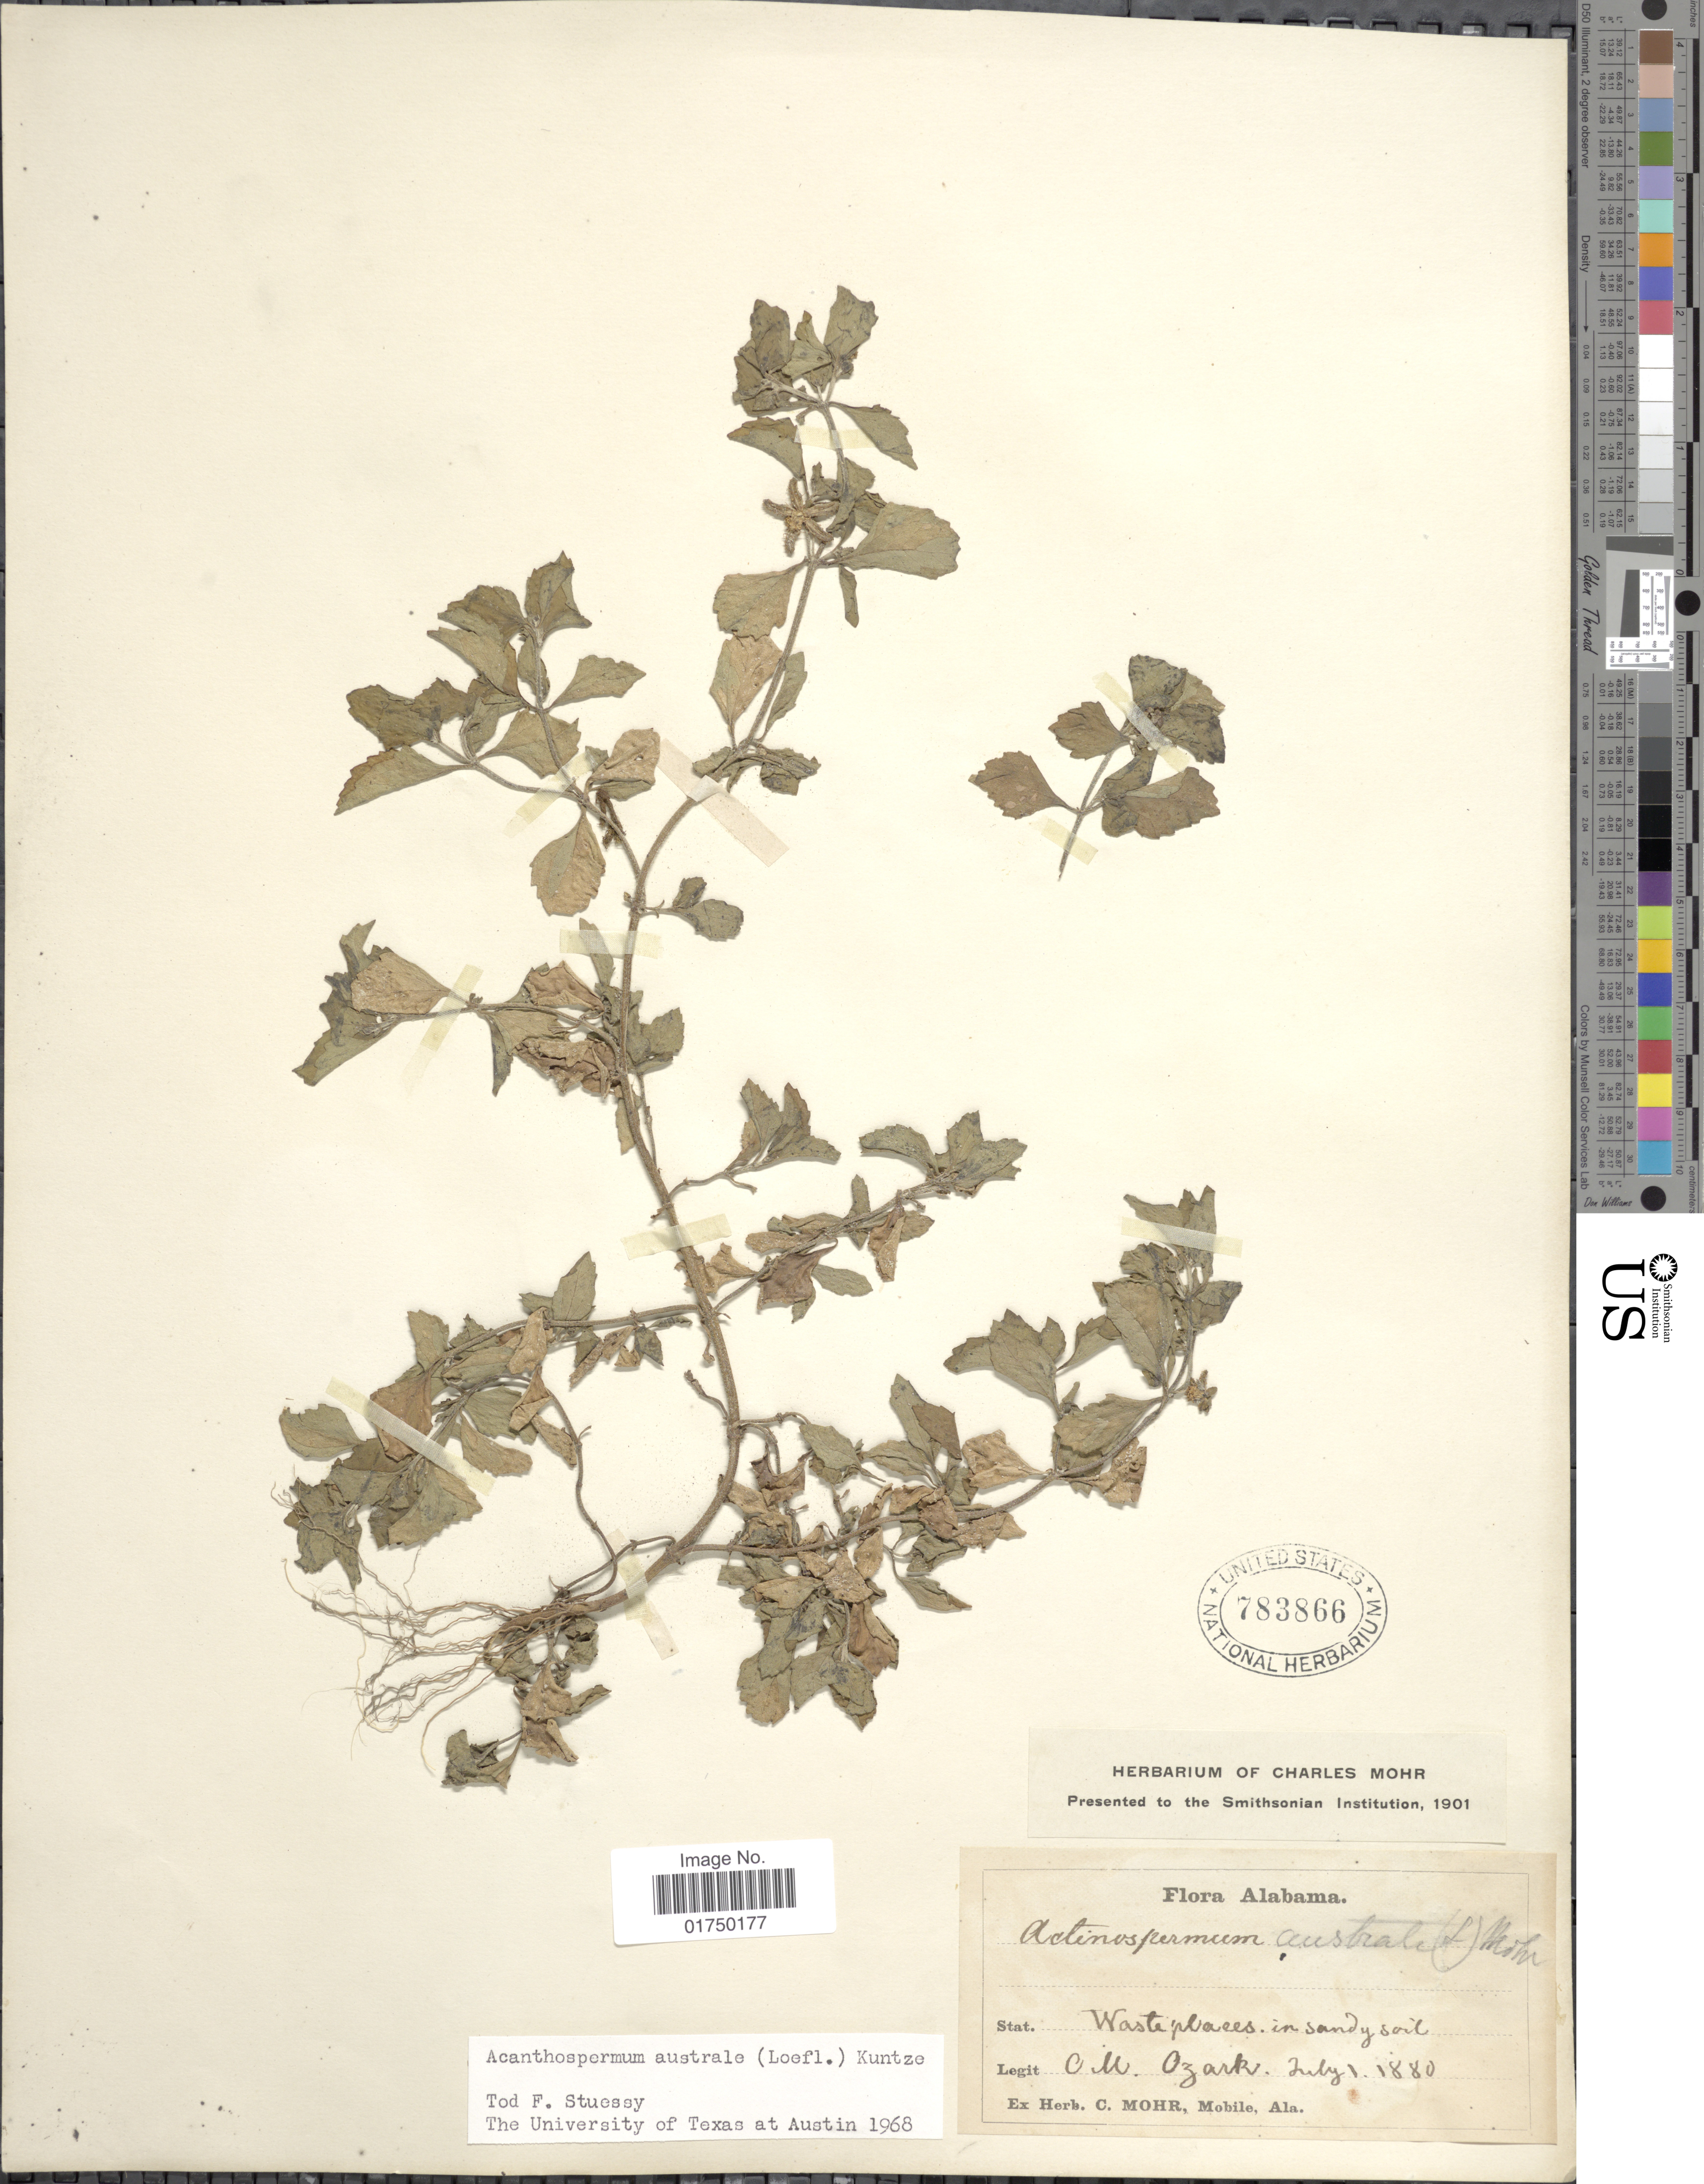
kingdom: Plantae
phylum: Tracheophyta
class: Magnoliopsida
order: Asterales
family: Asteraceae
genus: Acanthospermum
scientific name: Acanthospermum australe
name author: (Loefl.) Kuntze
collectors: O. Ozark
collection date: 1880-07-01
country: United States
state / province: Alabama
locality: Waste places, in sandy soil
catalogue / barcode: US 783866